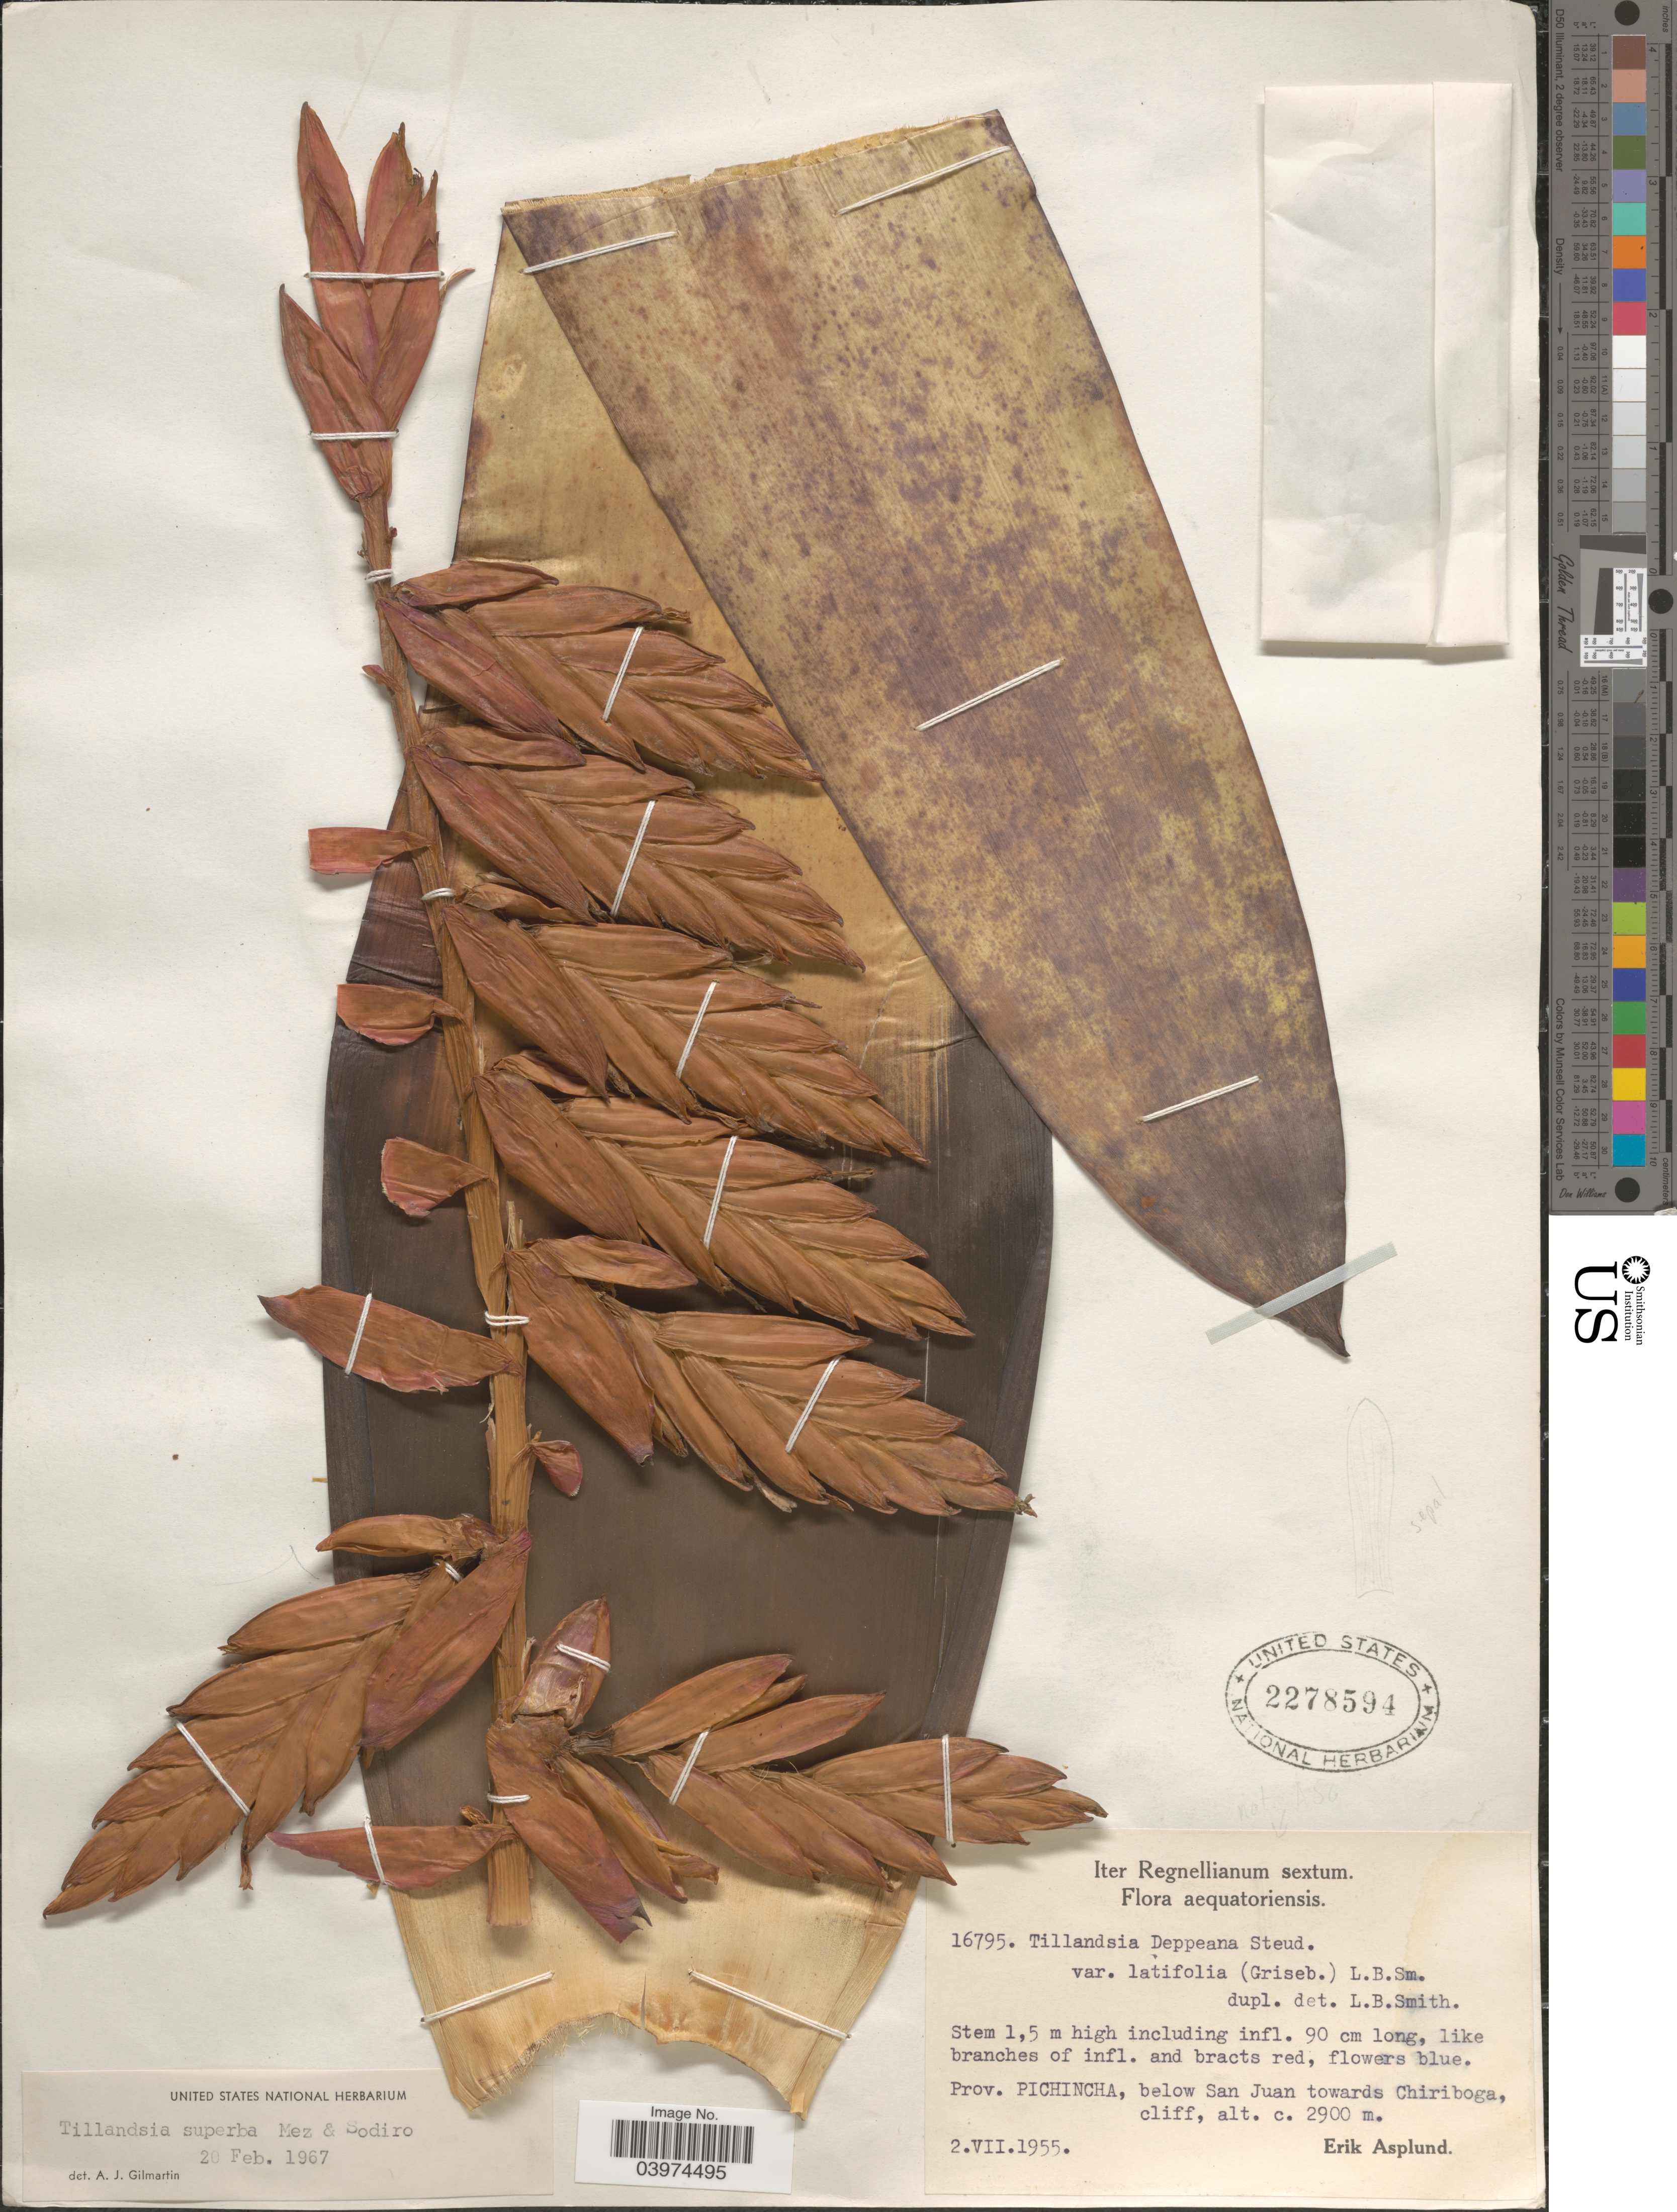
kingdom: Plantae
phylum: Tracheophyta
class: Liliopsida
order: Poales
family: Bromeliaceae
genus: Tillandsia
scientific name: Tillandsia superba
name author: Mez & Sodiro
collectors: E. Asplund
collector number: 16795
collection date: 1955-07-02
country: Ecuador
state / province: Pichincha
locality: Iter Regnellianum sextum. Aequatoriensis. Below San Juan towards Chiriboga, cliff.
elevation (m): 2900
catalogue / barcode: US 2278594